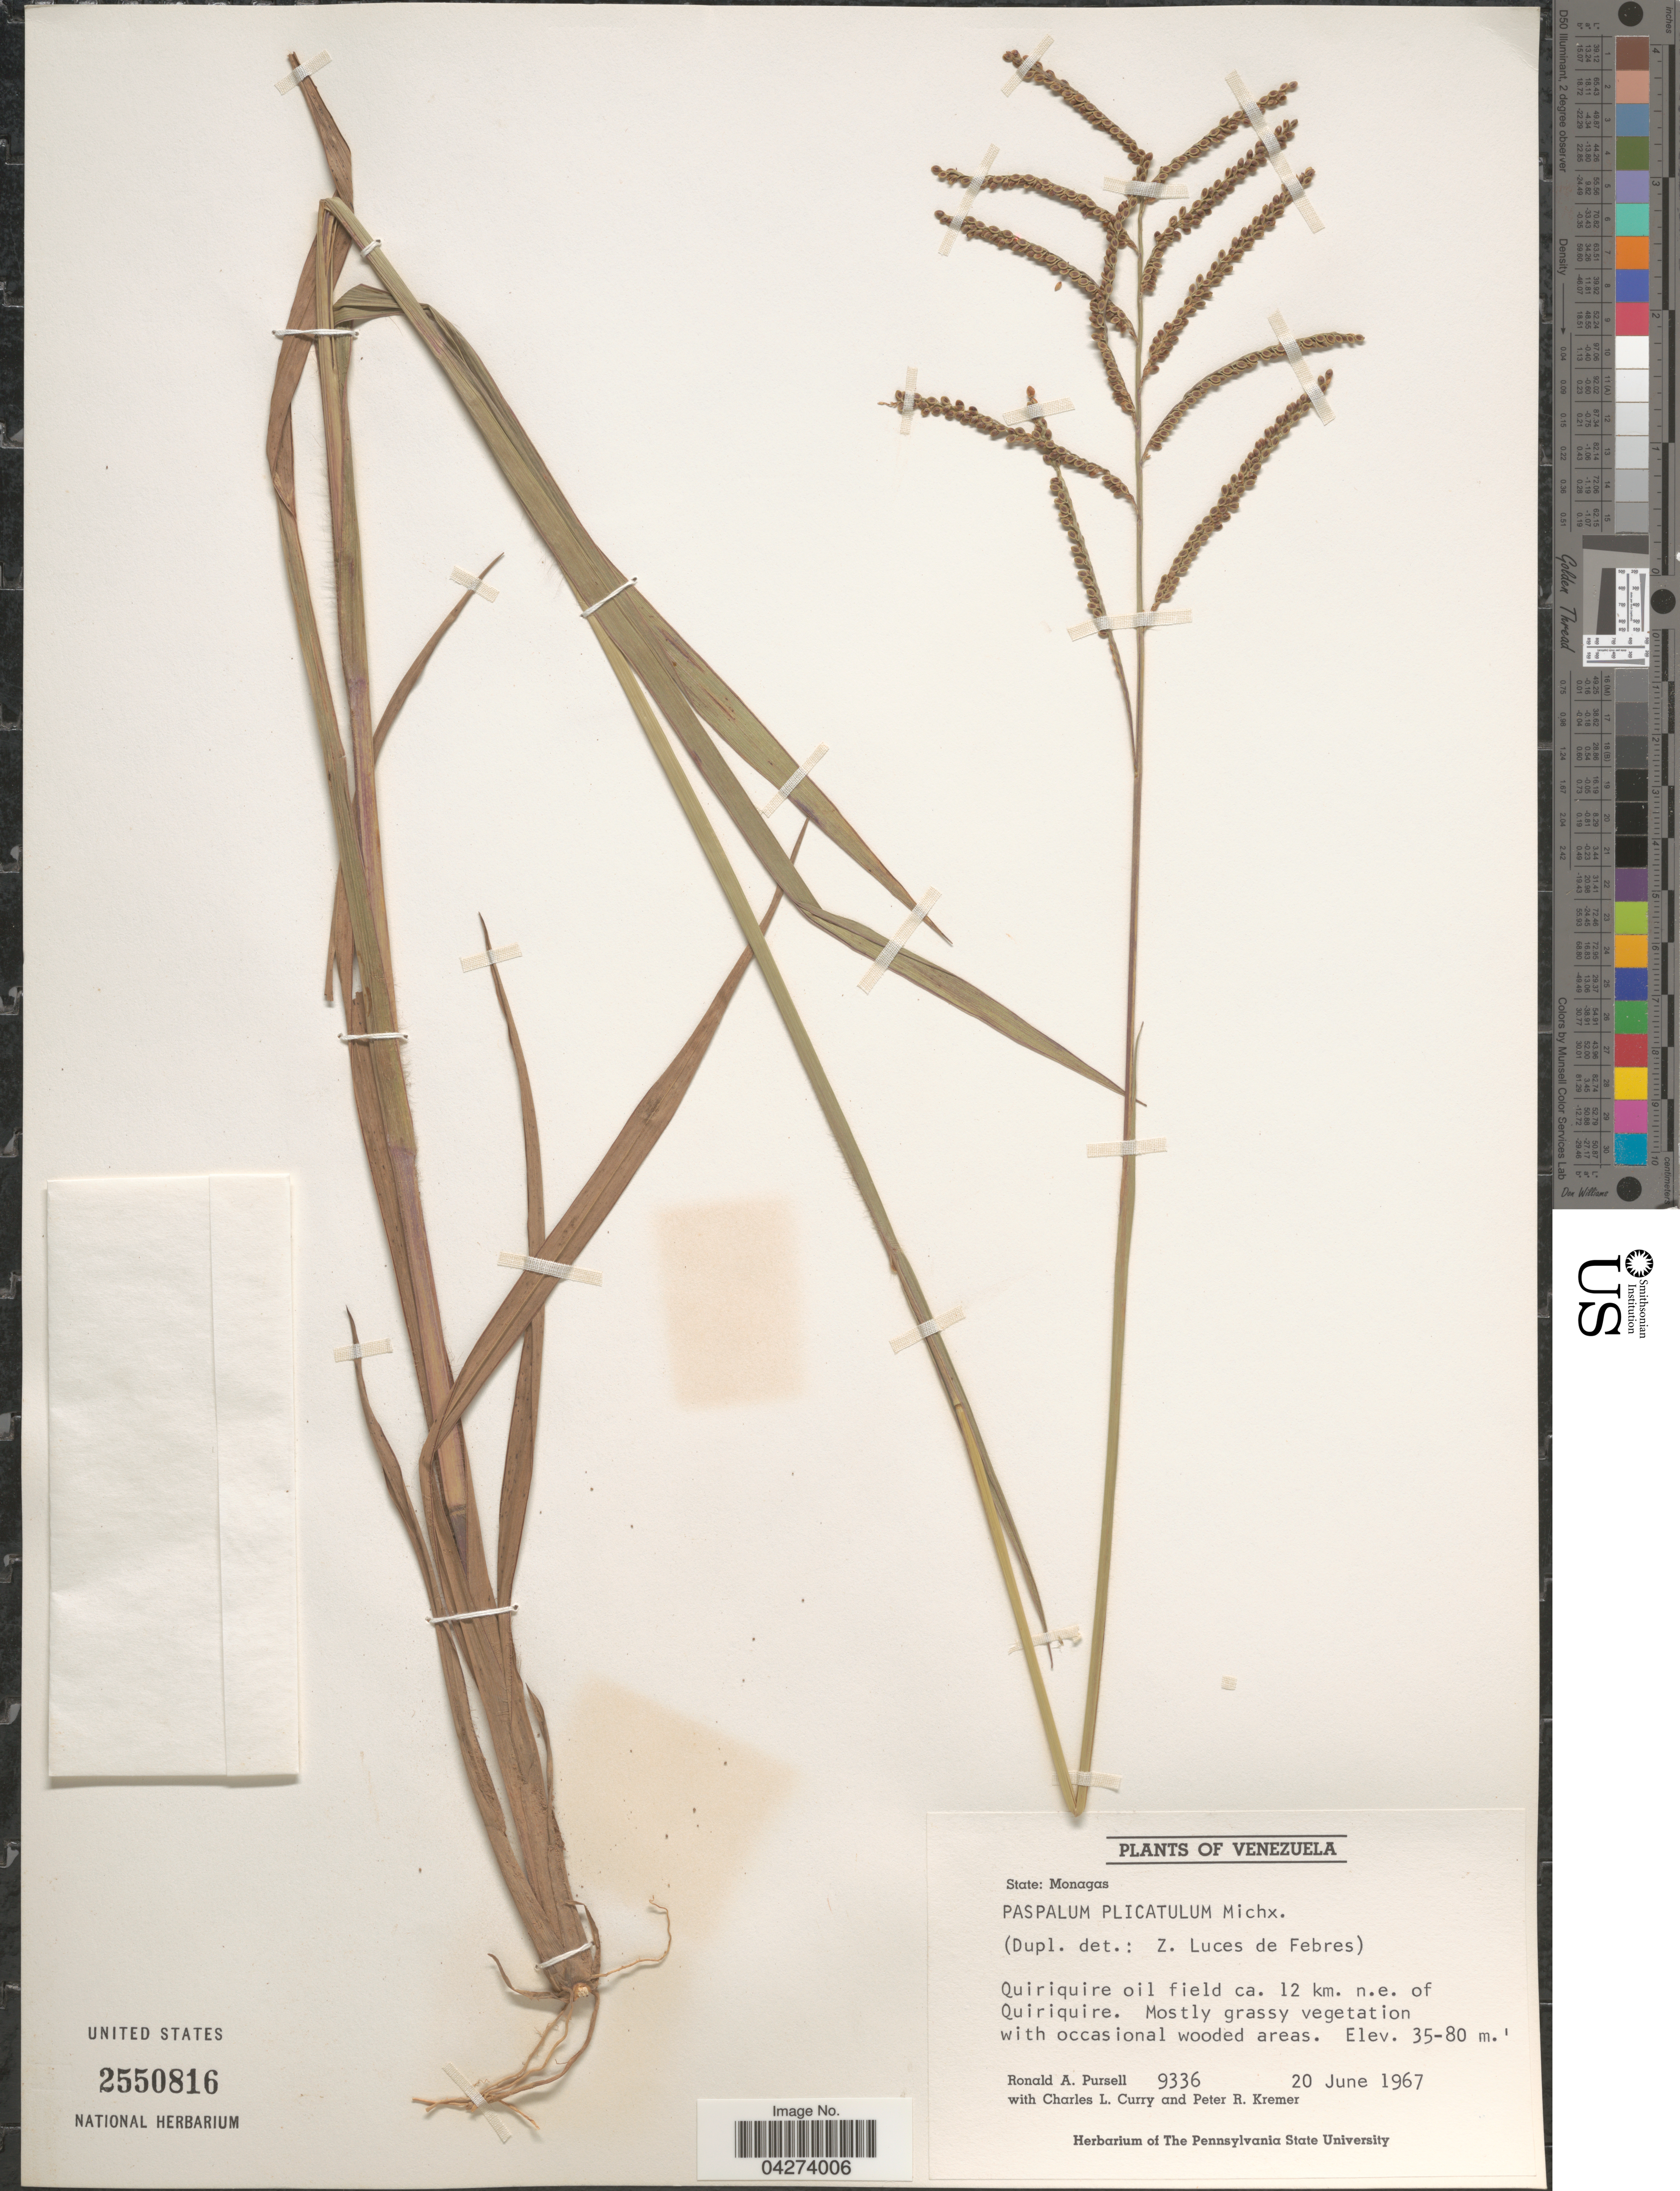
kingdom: Plantae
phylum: Tracheophyta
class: Liliopsida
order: Poales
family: Poaceae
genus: Paspalum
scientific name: Paspalum plicatulum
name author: Michx.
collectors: R. A. Pursell, C. L. Curry & P. Kremer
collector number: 9336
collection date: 1967-06-20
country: Venezuela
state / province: Monagas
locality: Quiriquire oil field ca. 12 km. n.e. of Quiriquire.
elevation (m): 35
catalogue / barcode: US 2550816